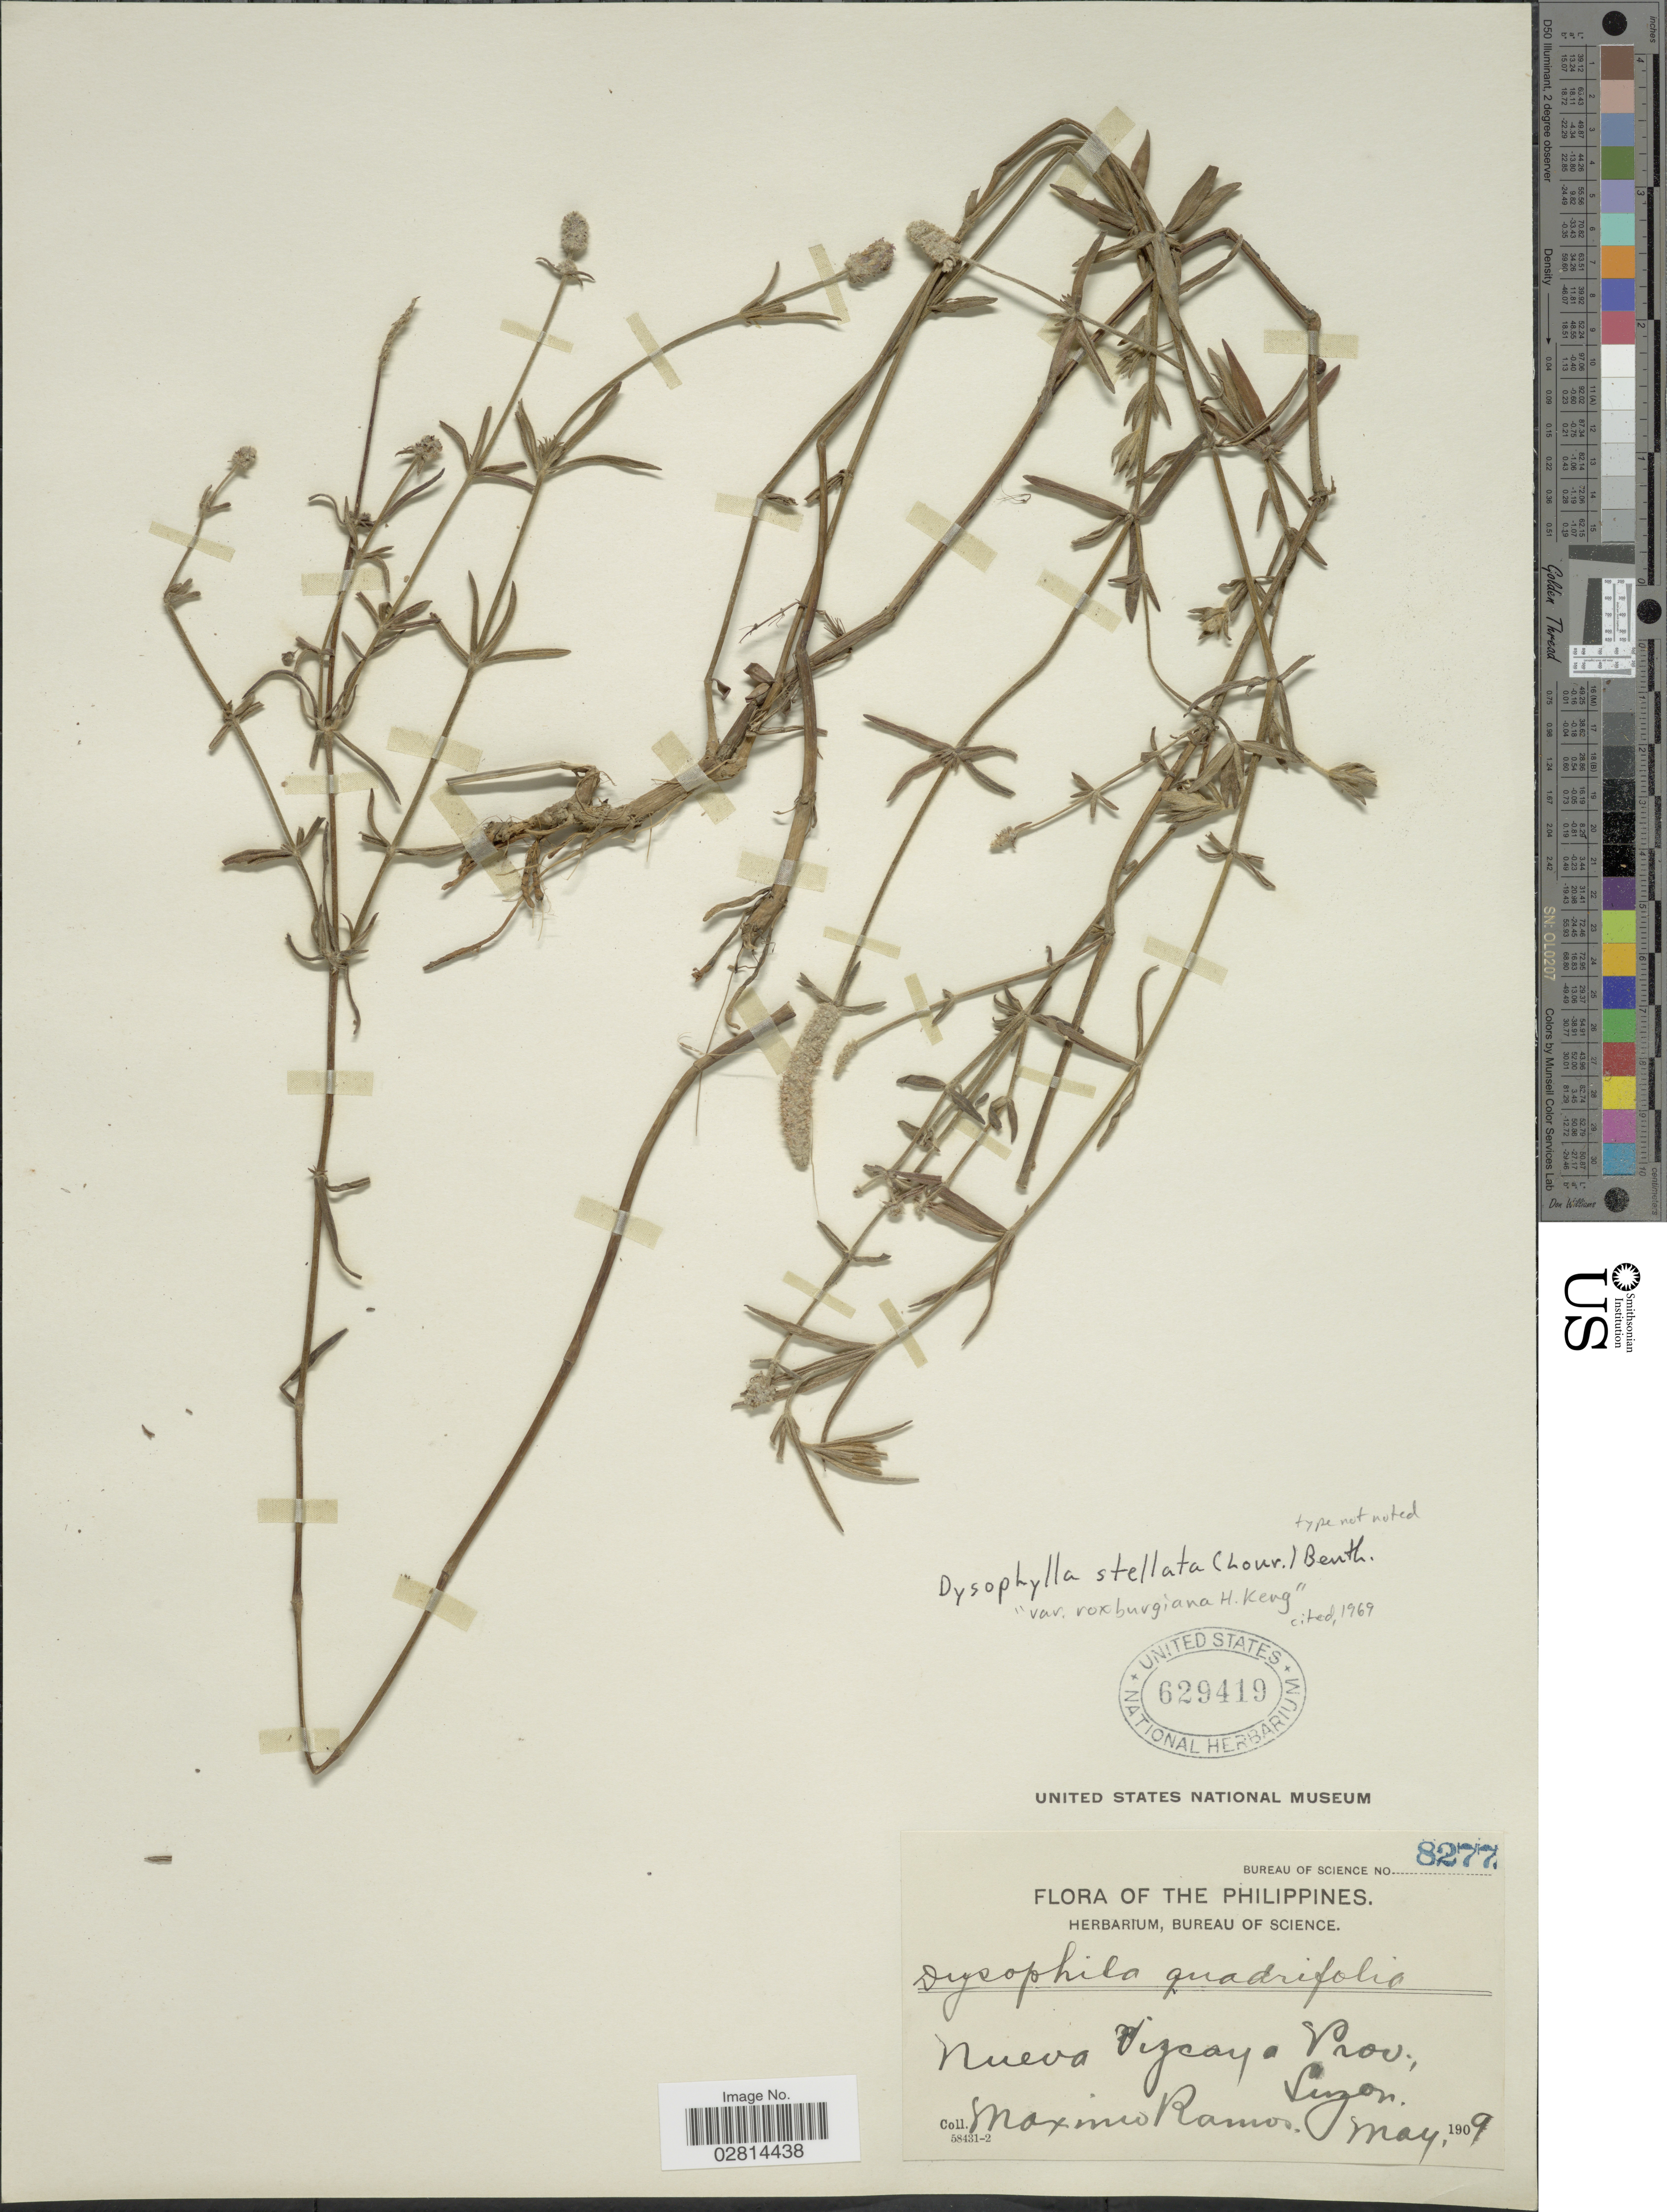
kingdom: Plantae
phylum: Tracheophyta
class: Magnoliopsida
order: Lamiales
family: Lamiaceae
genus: Pogostemon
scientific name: Pogostemon stellatus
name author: (Lour.) Kuntze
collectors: M. Ramos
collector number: Bureau of Science 8277!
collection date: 1909-05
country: Philippines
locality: Nueva Vizcaya Prov., Luzon.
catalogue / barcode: US 629419